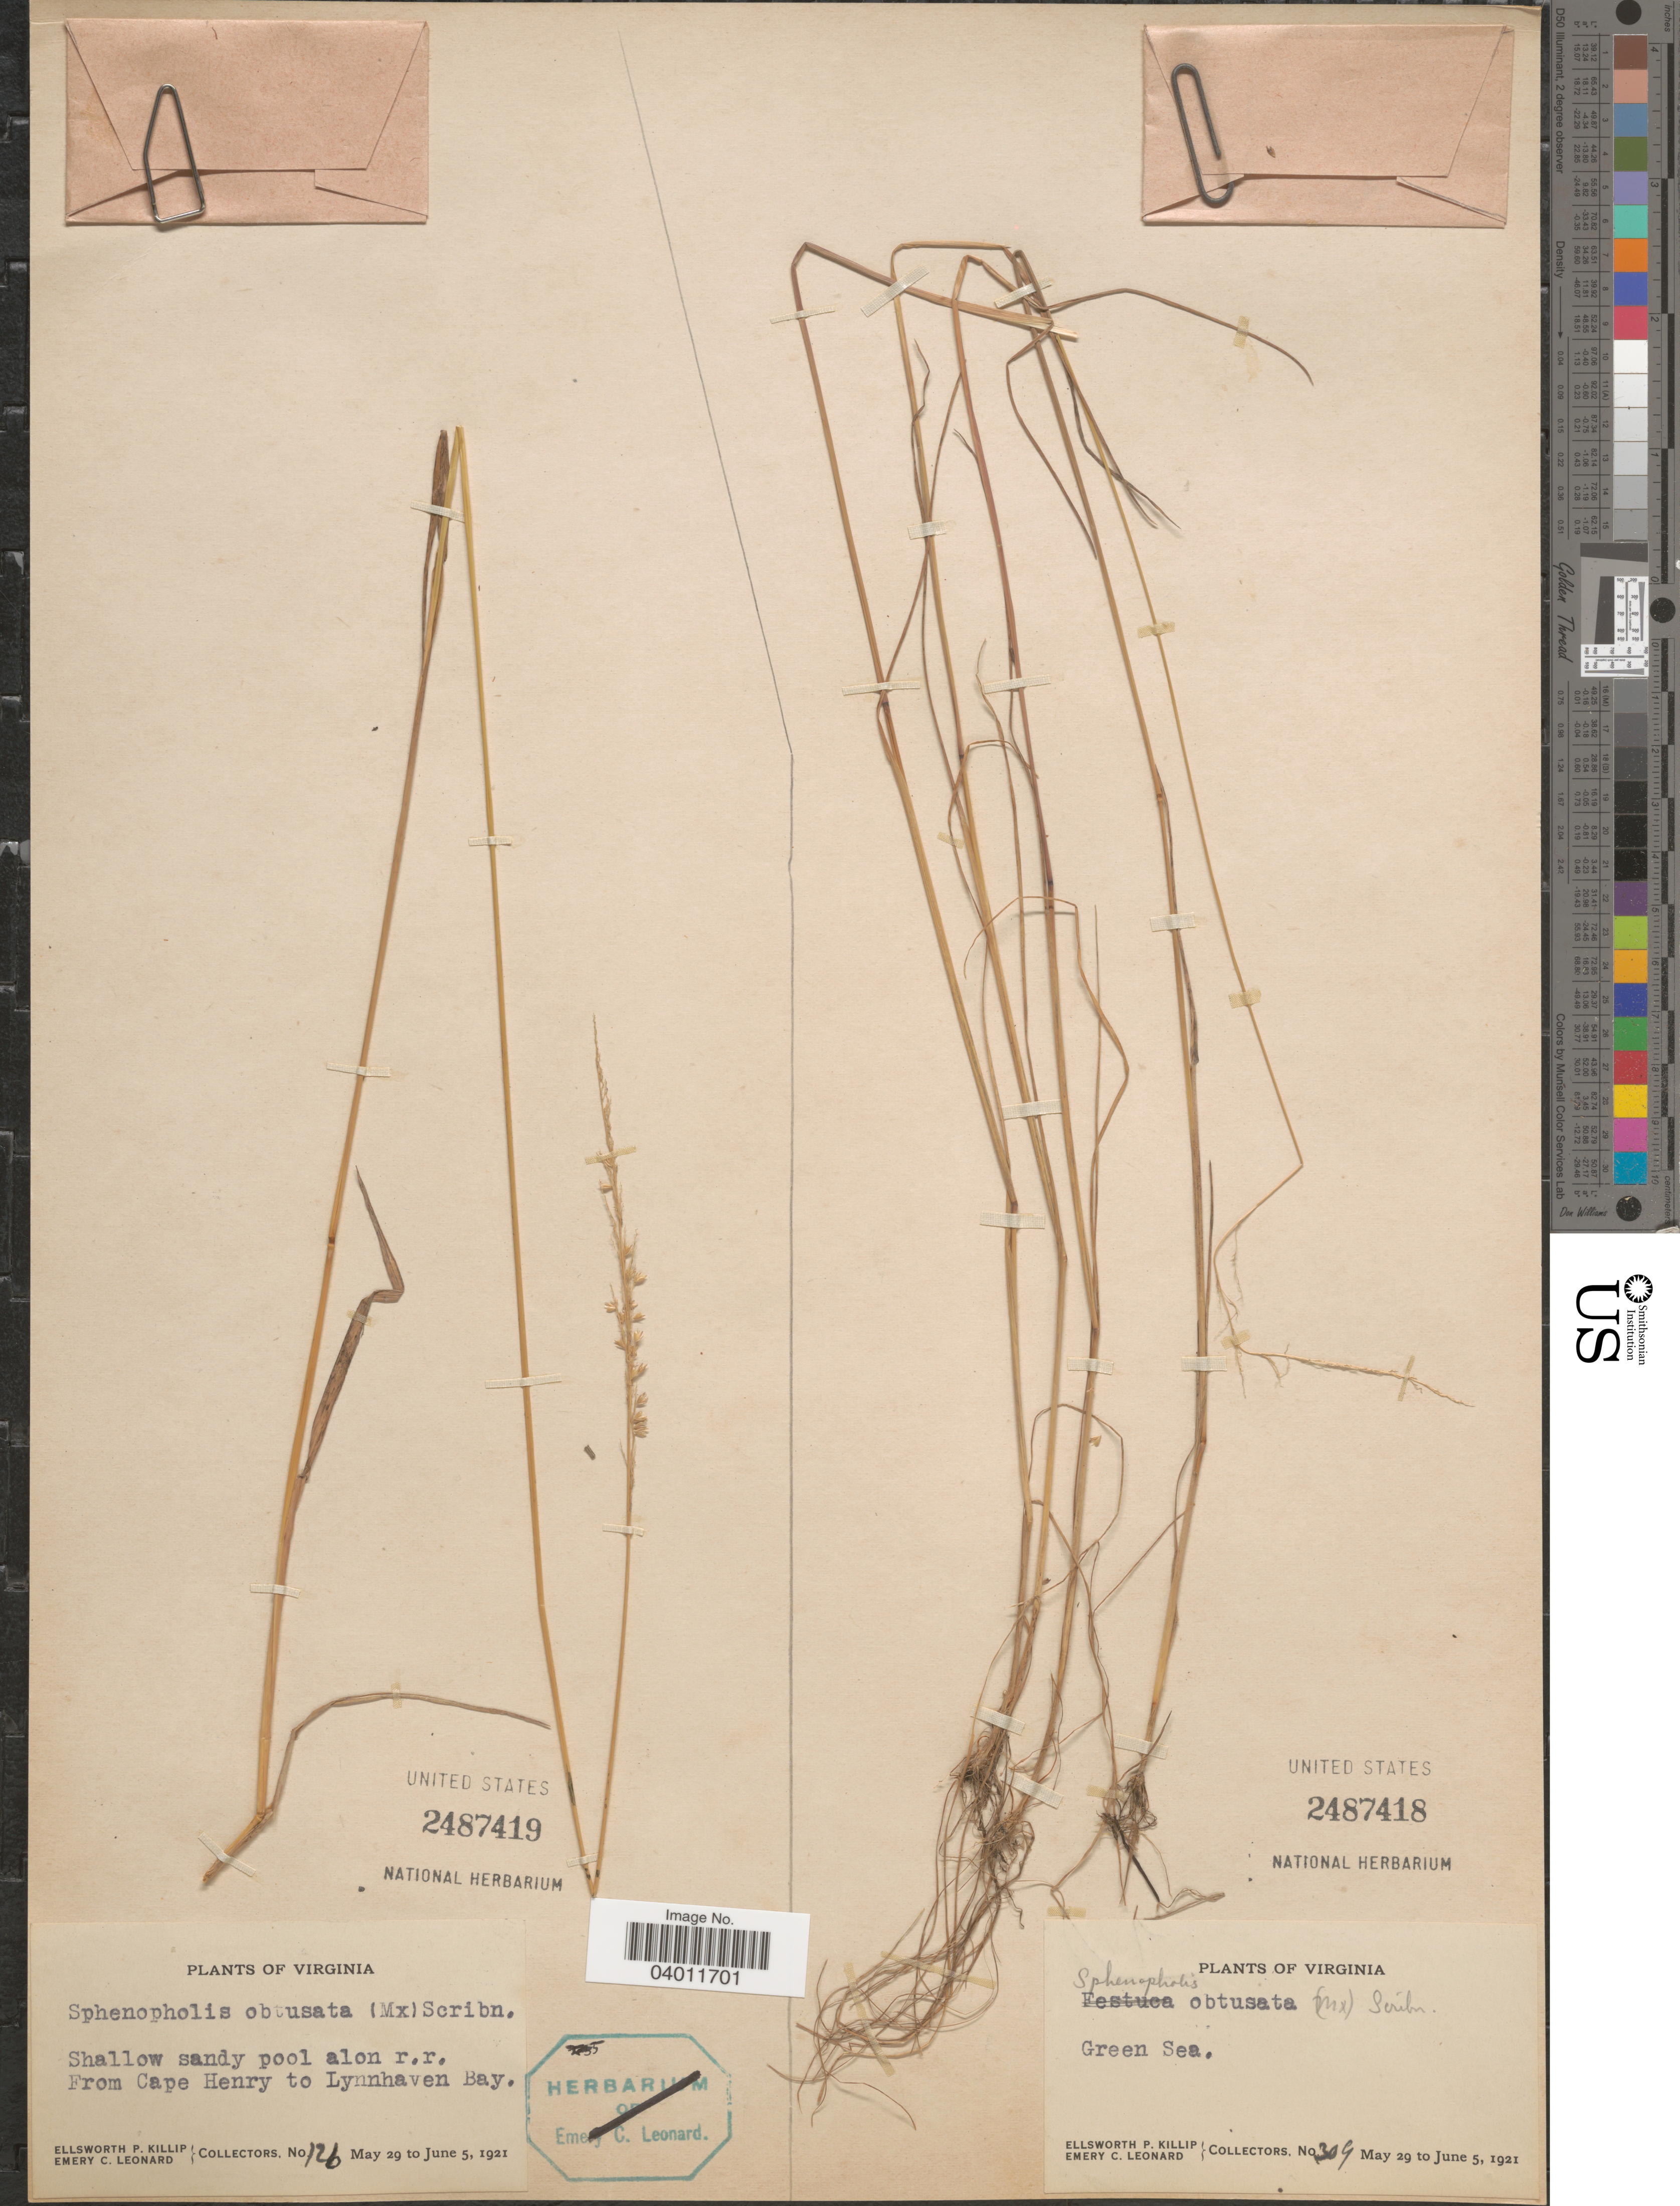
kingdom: Plantae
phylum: Tracheophyta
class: Liliopsida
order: Poales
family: Poaceae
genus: Sphenopholis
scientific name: Sphenopholis obtusata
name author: (Michx.) Scribn.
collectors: E. P. Killip & E. C. Leonard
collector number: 126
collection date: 1921-05-29/1921-06-05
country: United States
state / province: Virginia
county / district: City of Virginia Beach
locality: Shallow sandy pool along R.R. from Cape Henry to Lynnhaven Bay.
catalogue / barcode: US 2487419-2